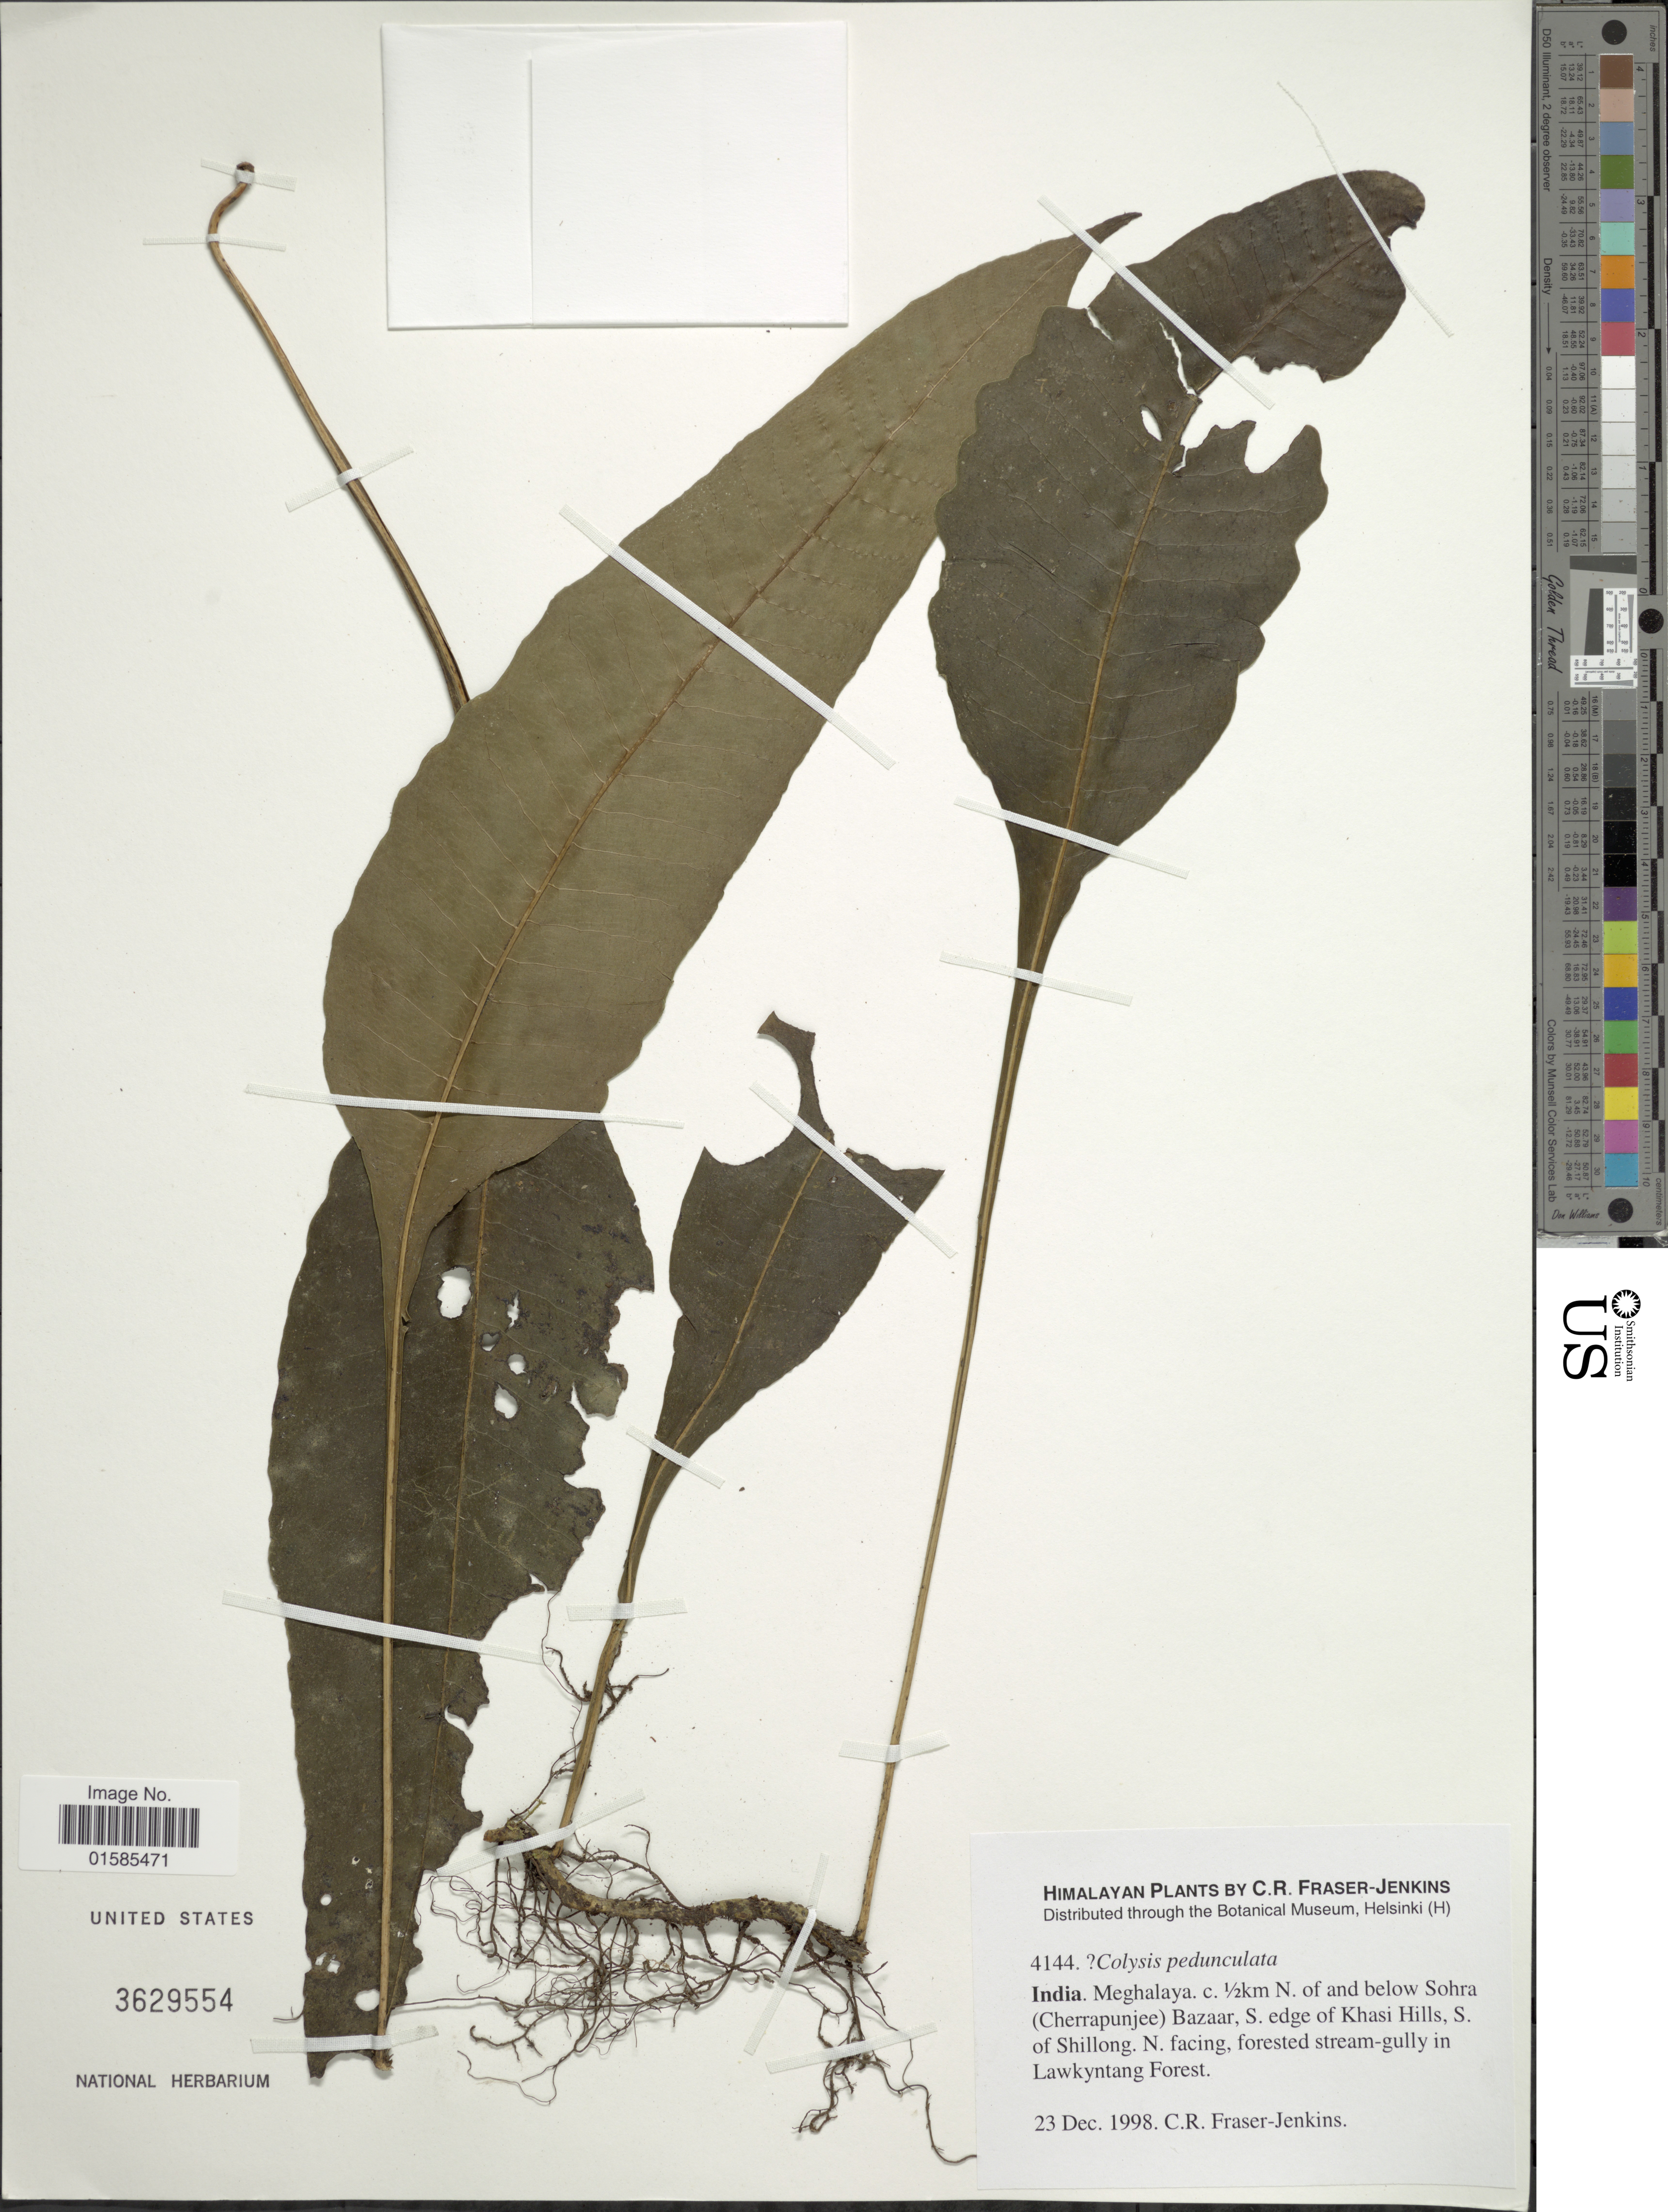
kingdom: Plantae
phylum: Tracheophyta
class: Polypodiopsida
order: Polypodiales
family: Polypodiaceae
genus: Leptochilus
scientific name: Leptochilus pedunculatus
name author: (Hook. & Grev.) Fraser-Jenk.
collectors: C. R. Fraser-Jenkins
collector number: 4144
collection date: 1998-12-23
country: India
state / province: Meghalaya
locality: India. Meghalaya. c. 1/2km N. of and below Sohra (Cherrapunjee) Bazaar, S. edge of Khasi Hills, S. of Shillong. N. facing, forested stream-gully in Lawkyntang Forest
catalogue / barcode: US 3629554